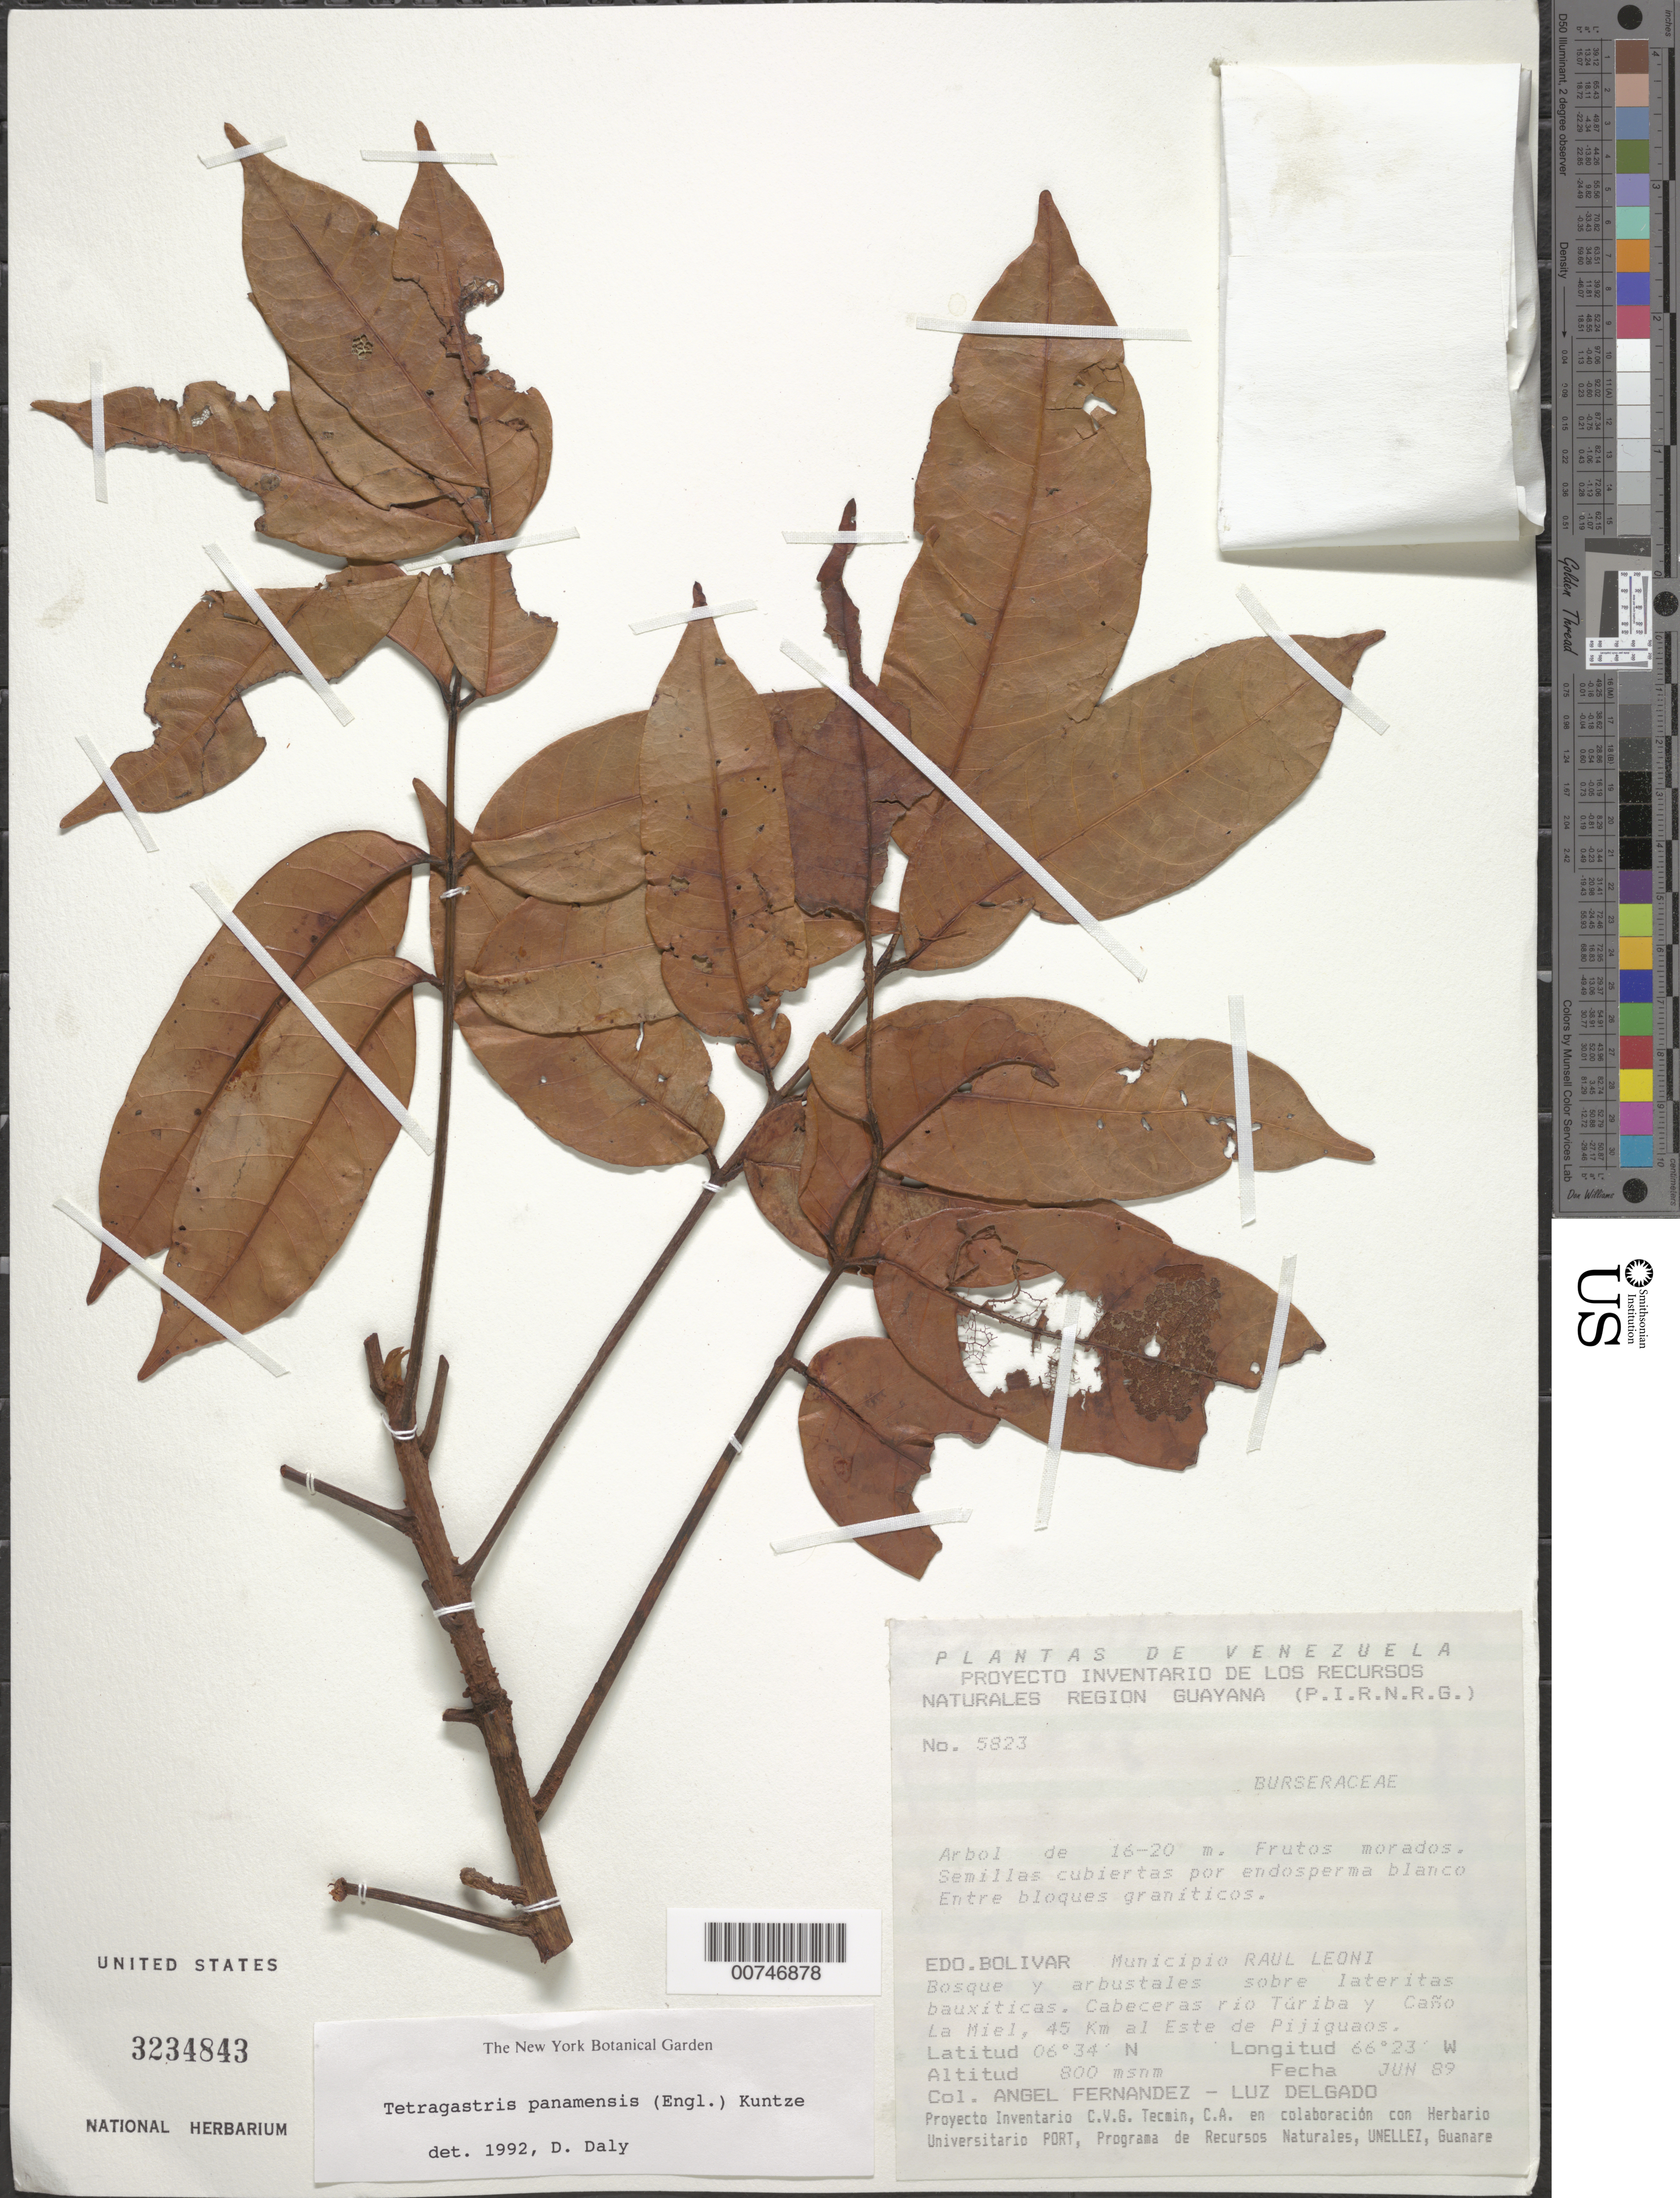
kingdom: Plantae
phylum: Tracheophyta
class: Magnoliopsida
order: Sapindales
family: Burseraceae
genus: Protium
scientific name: Protium stevensonii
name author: (Standl.) Daly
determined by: Daly, Douglas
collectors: A. Fernández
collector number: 5823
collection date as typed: Jun-89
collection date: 1989-06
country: Venezuela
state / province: Bolívar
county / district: Angostura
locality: Mun. Raúl Leoni [=Angostura], cabeceras Río Túriba y Caño La Miel, 45 km al Este de Pijiguaos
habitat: Bosque y arbustales sobre lateritas bauxiticas. Entre bloques graníticos.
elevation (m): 800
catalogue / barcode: US 3234843